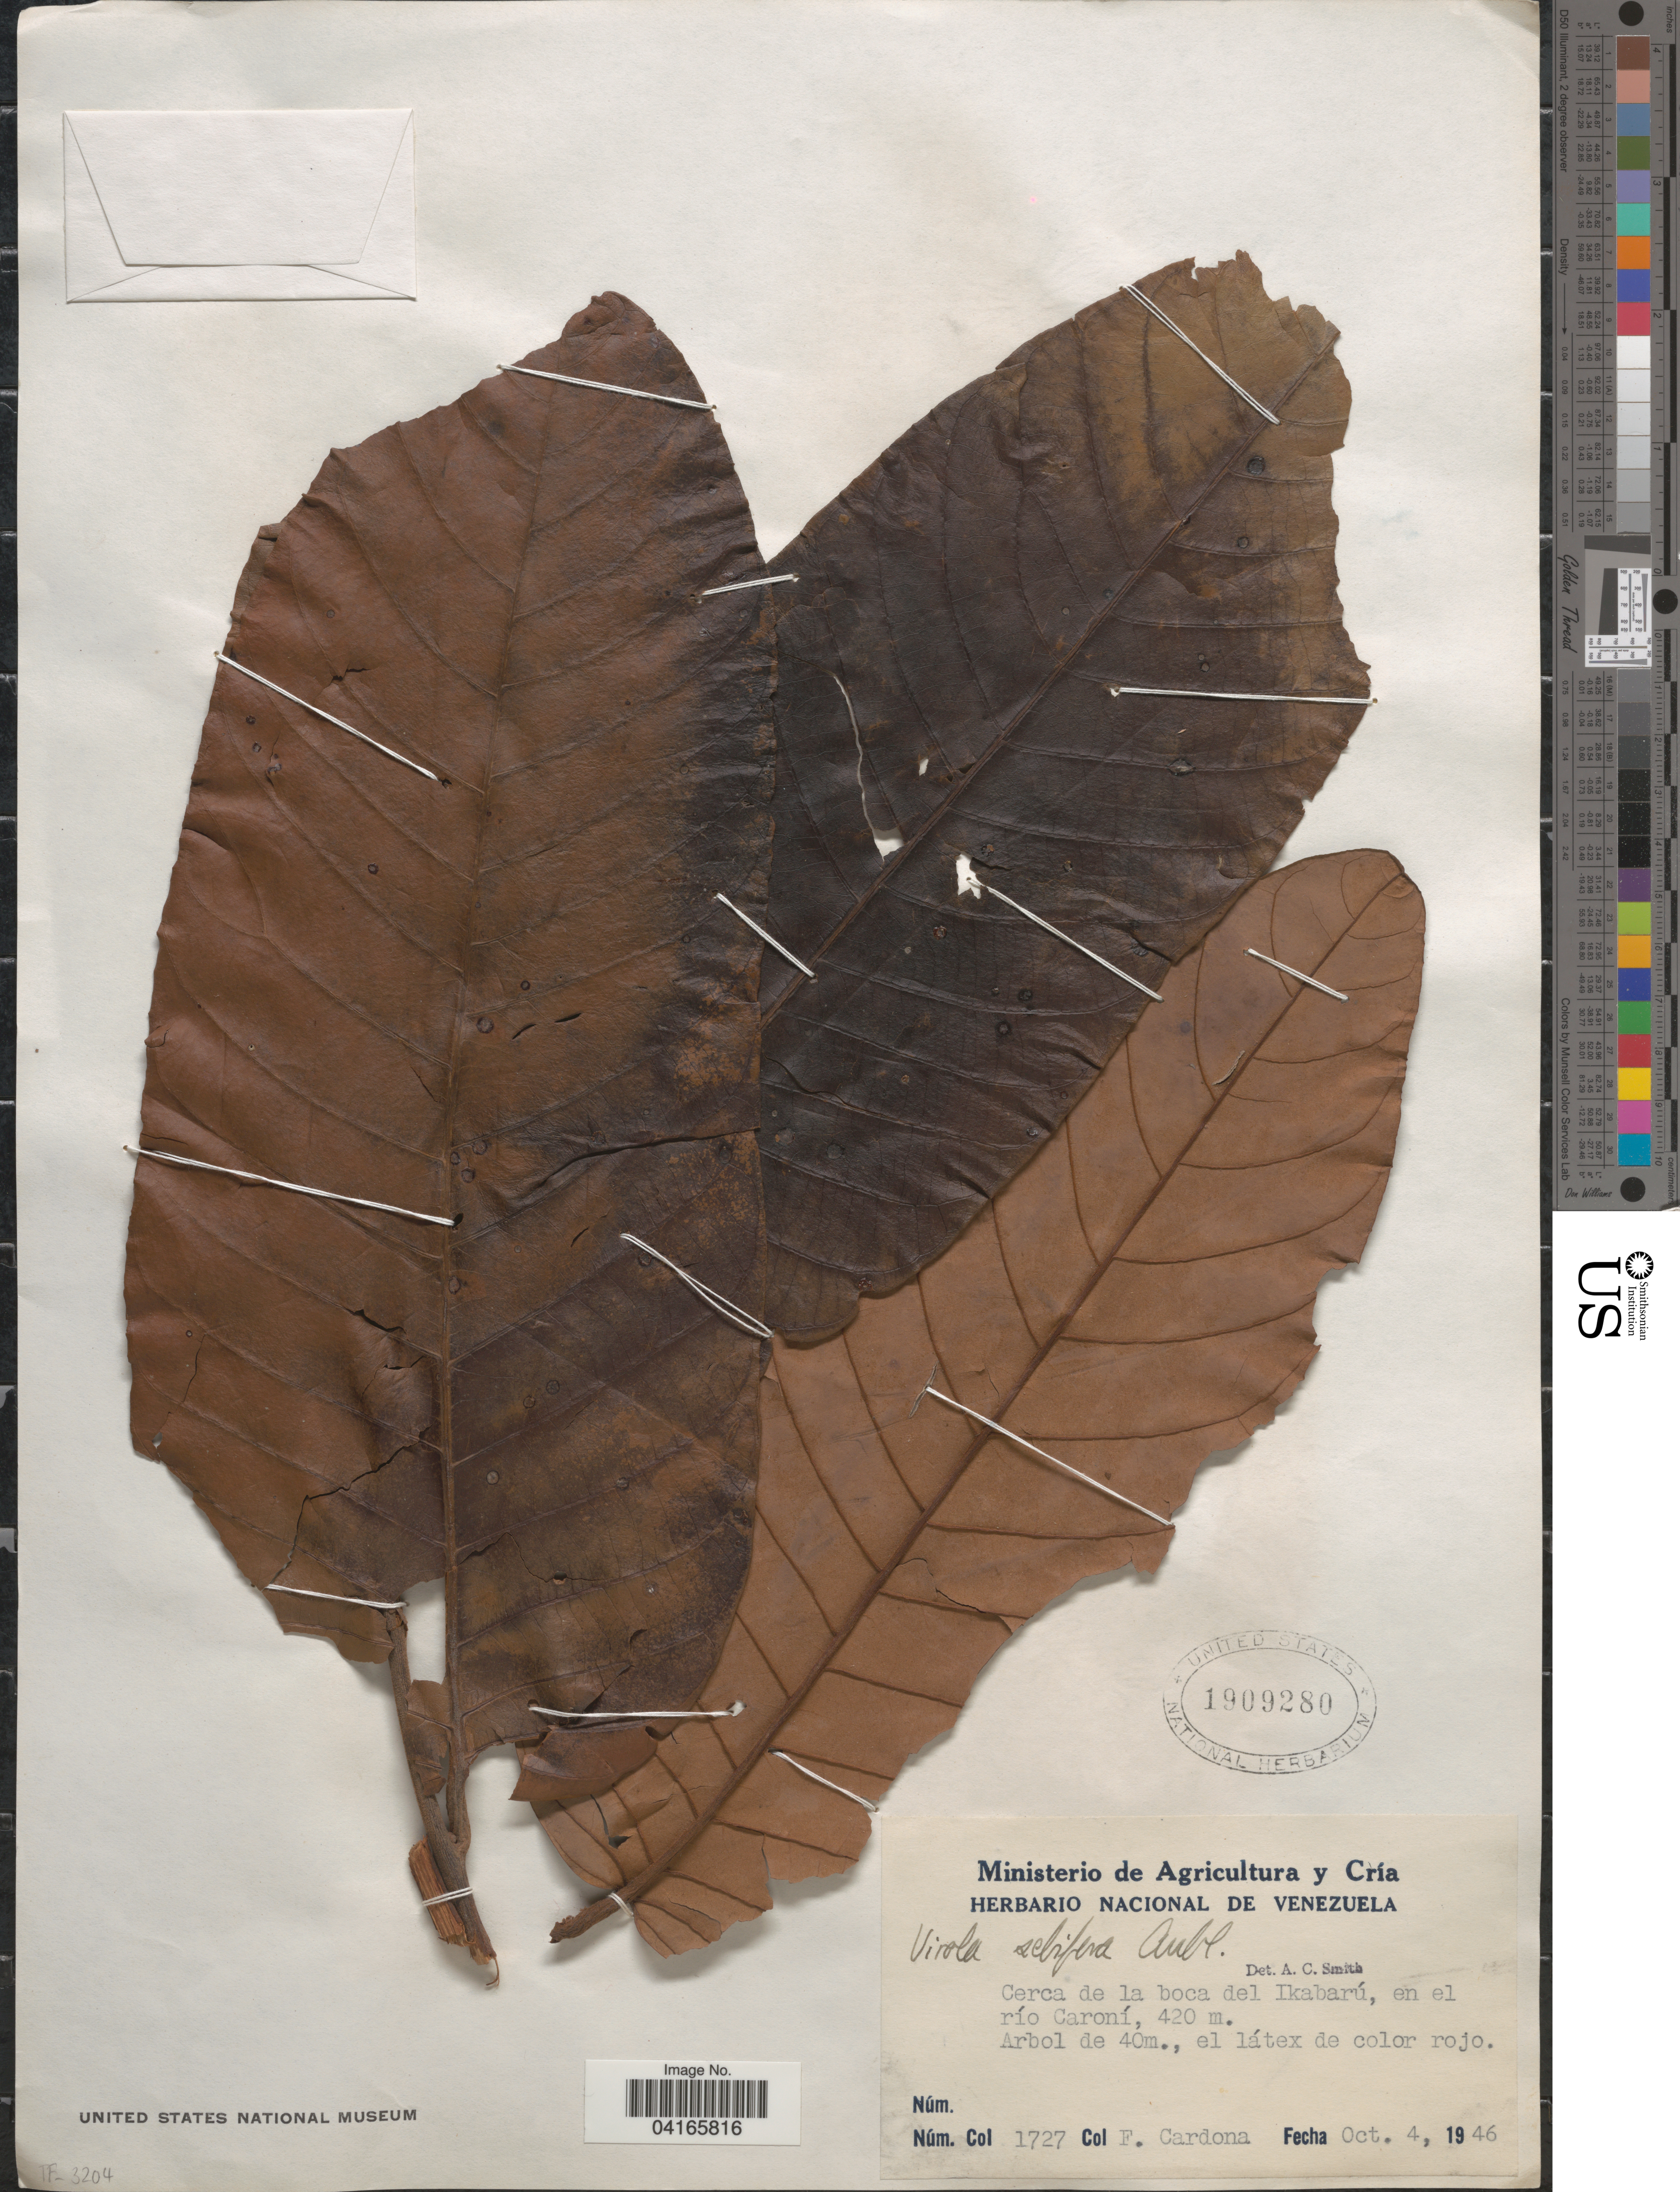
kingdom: Plantae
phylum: Tracheophyta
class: Magnoliopsida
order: Magnoliales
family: Myristicaceae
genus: Virola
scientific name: Virola sebifera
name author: Aubl.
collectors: F. Cardona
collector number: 1727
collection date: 1946-10-04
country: Venezuela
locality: Cerca de la boca del Ikabarú, en el río Caroní.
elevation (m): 420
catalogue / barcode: US 1909280